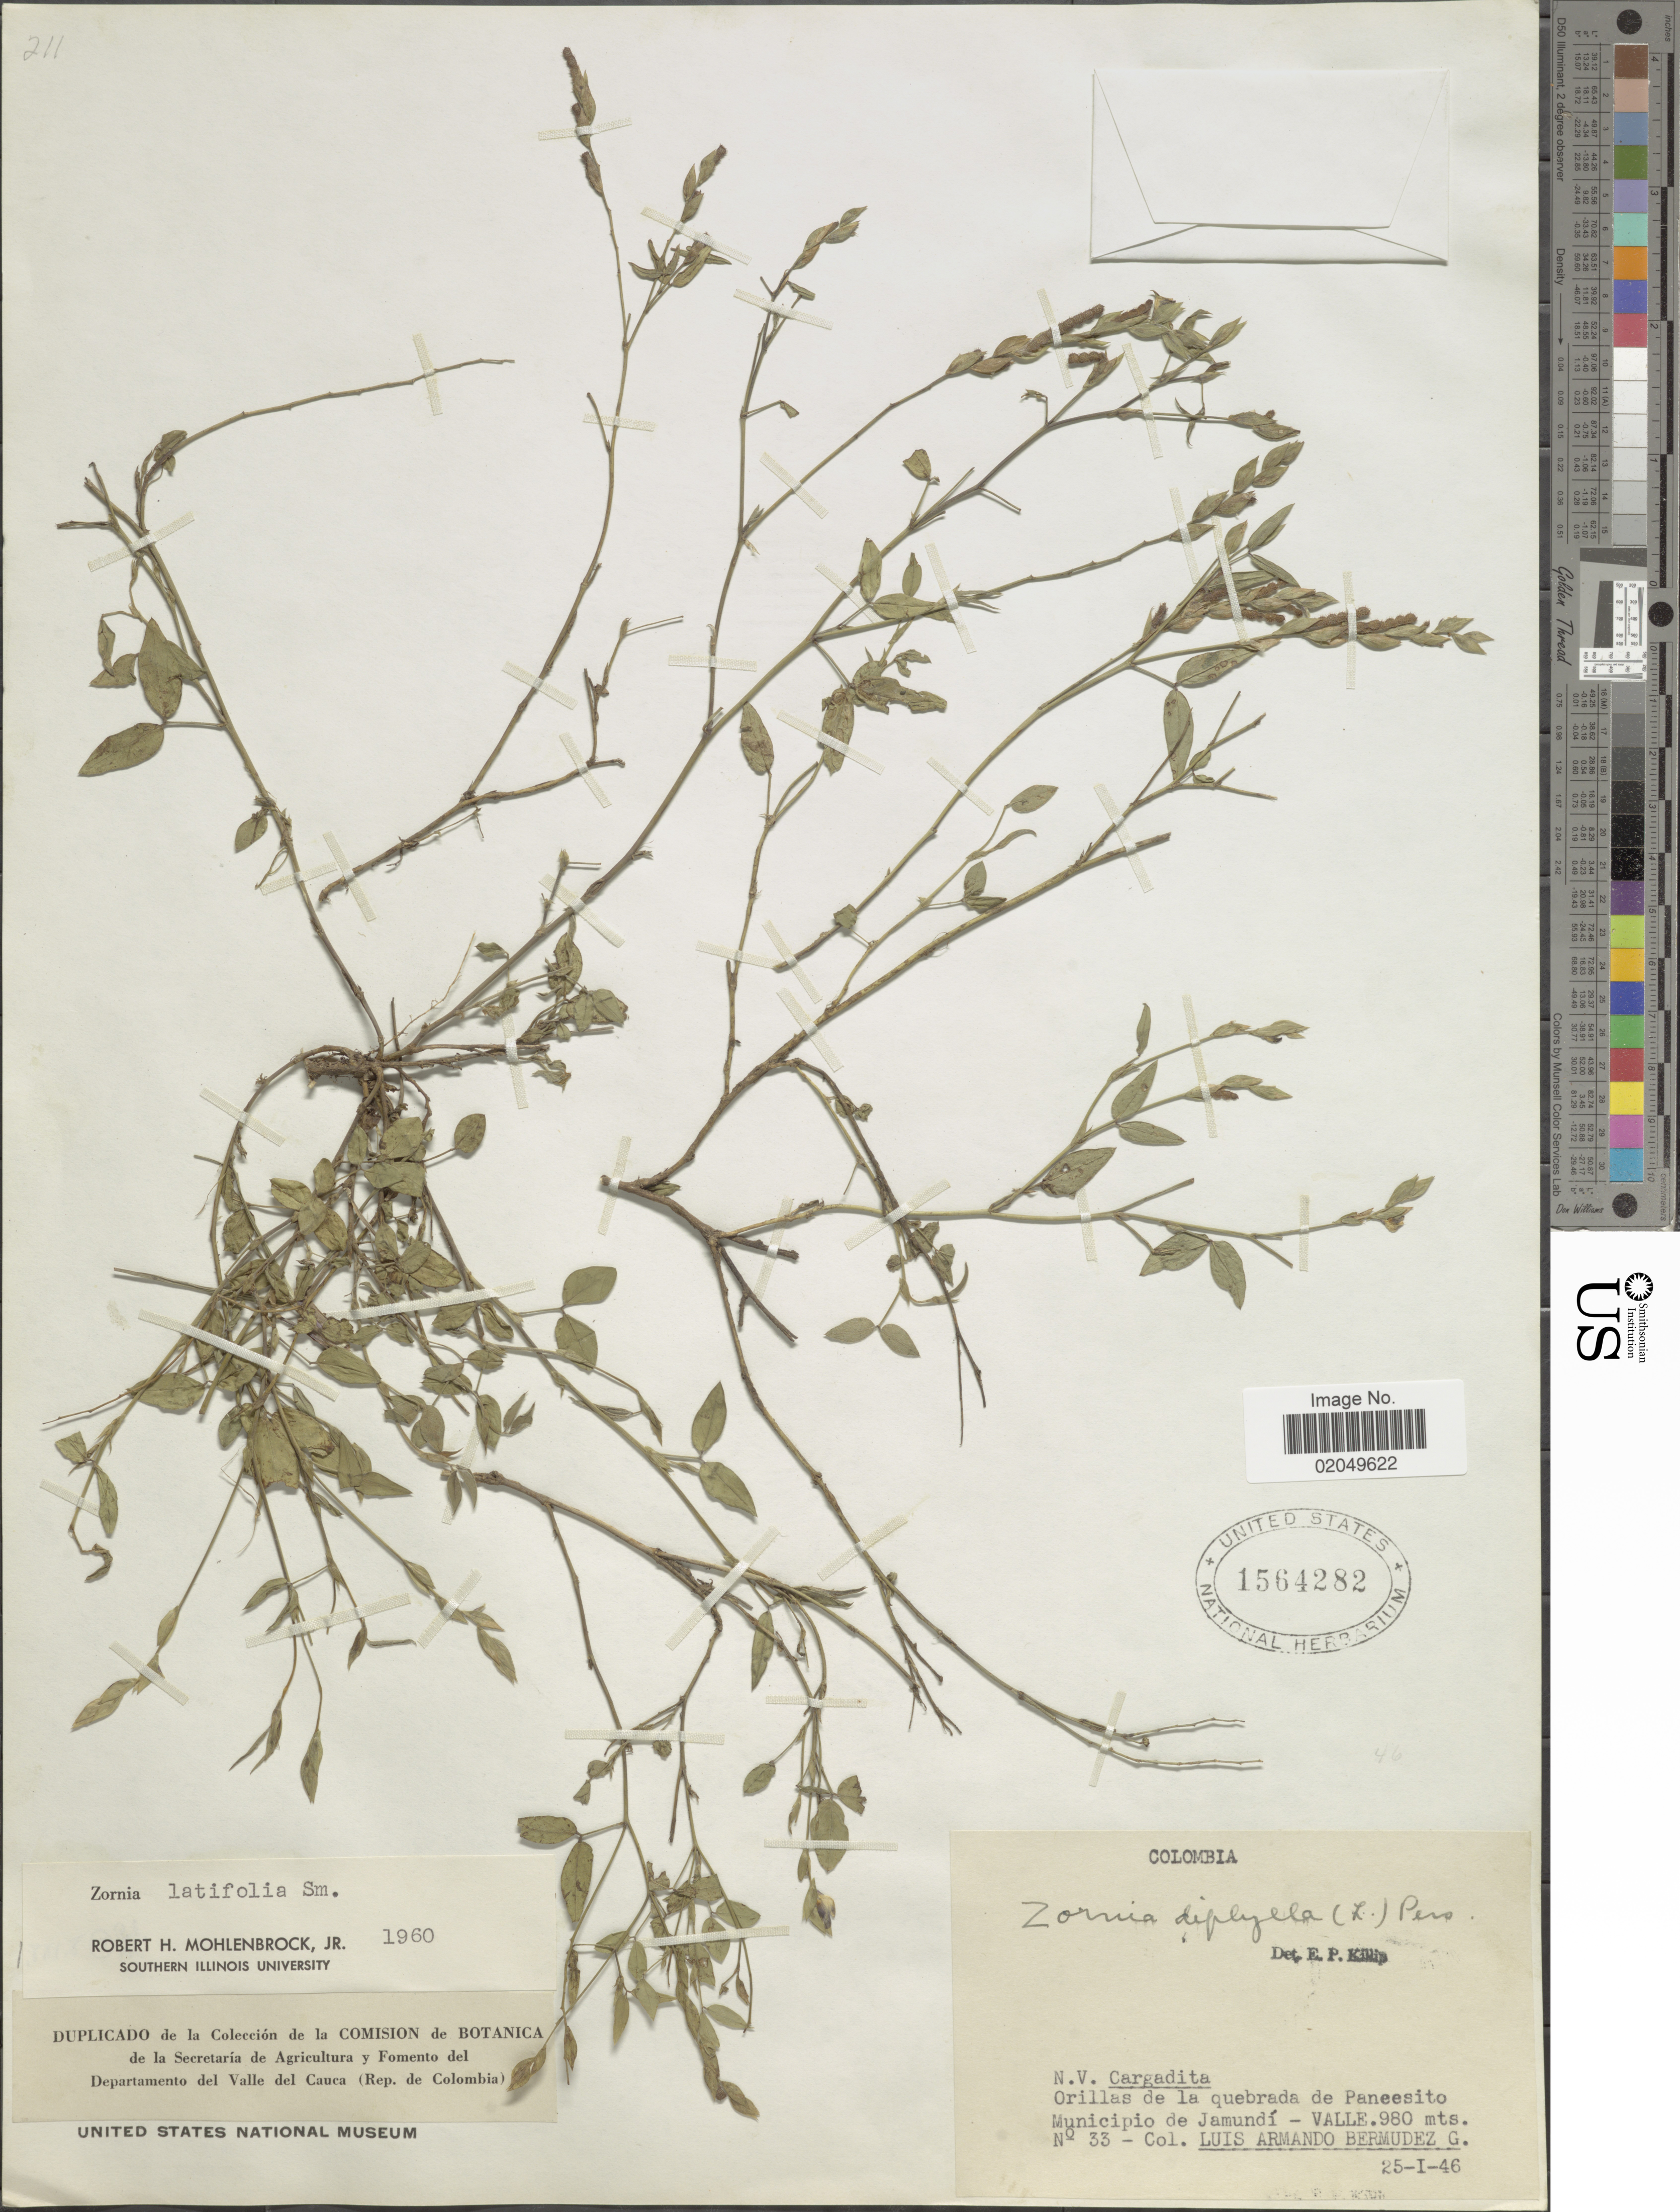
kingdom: Plantae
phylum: Tracheophyta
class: Magnoliopsida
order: Fabales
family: Fabaceae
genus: Zornia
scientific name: Zornia latifolia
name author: Sm.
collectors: L. Bermudez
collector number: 33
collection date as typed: Transcribed d/m/y: 25/1/46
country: Colombia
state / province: Valle del Cauca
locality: Orillas de la quebrada de Paneesito Municipio de Jamundi - Valle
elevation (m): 980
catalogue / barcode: US 1564282